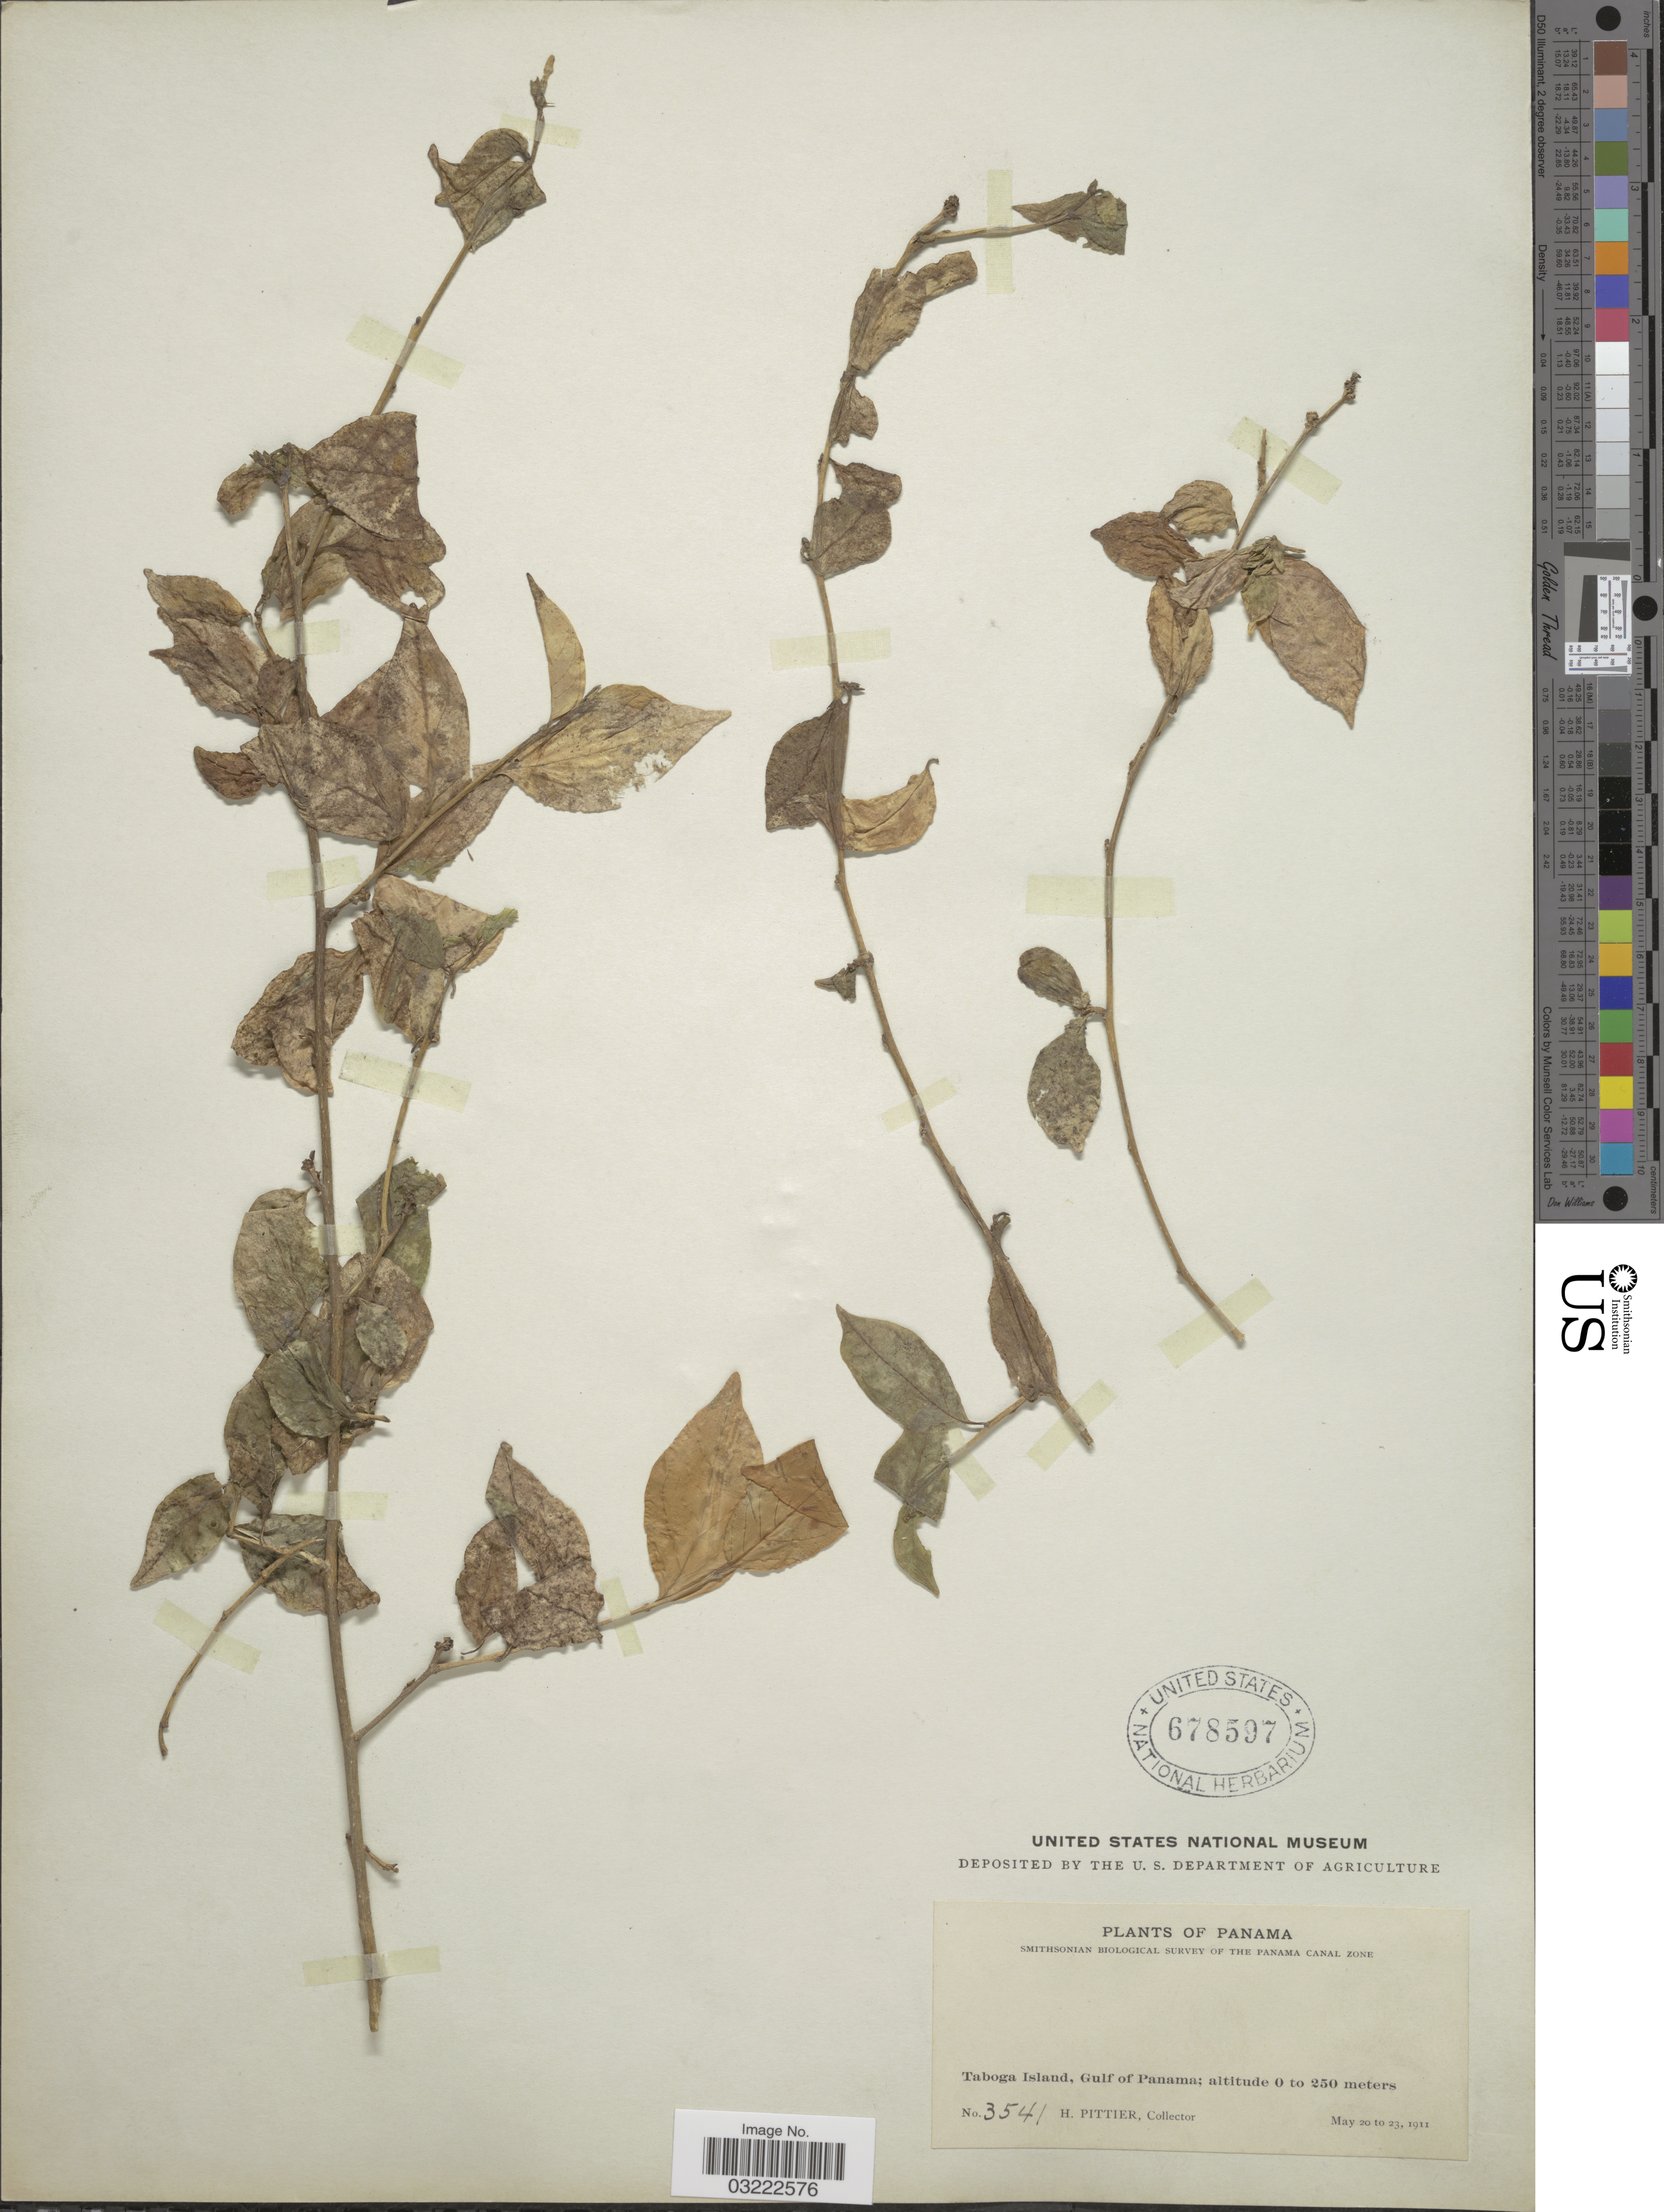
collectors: H. F. Pittier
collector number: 3541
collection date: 1911-05-20/1911-05-23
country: Panama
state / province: Panamá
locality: Canal Zone, Taboga Island, Gulf of Panama.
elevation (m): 0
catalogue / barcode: US 678597